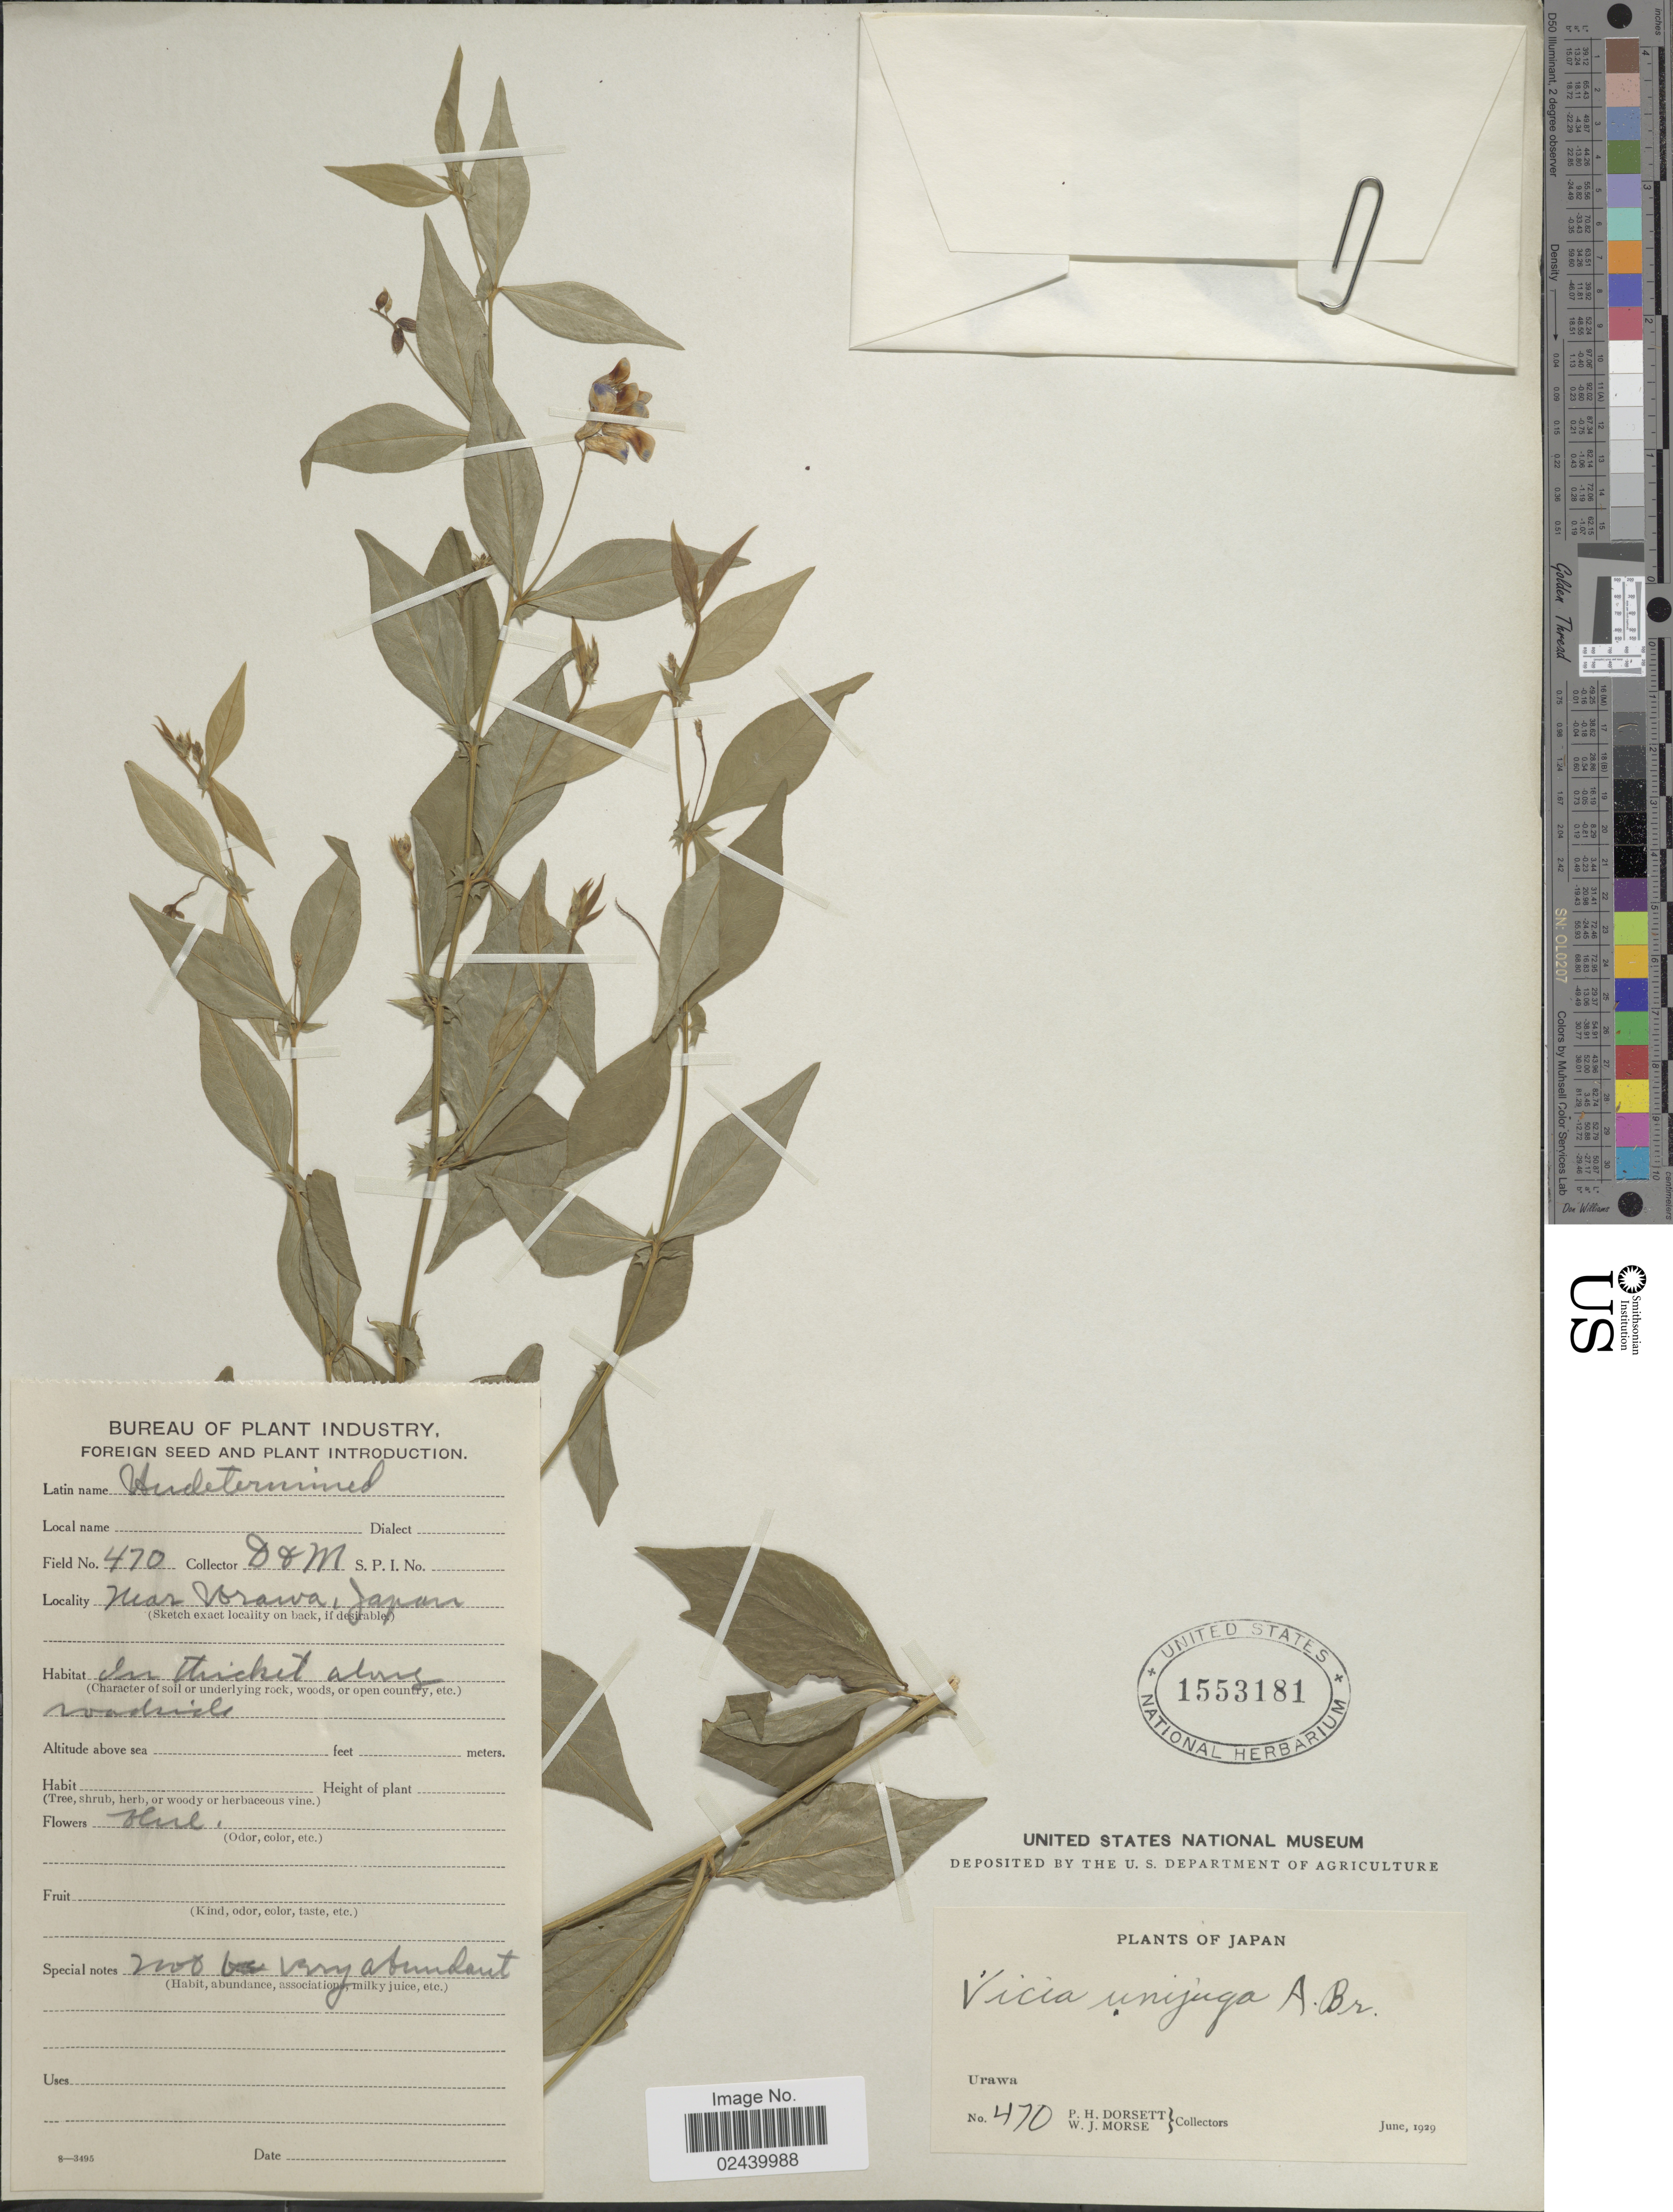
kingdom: Plantae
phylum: Tracheophyta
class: Magnoliopsida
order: Fabales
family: Fabaceae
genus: Vicia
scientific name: Vicia unijuga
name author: A. Braun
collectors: P. H. Dorsett & W. J. Morse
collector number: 470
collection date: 1929-06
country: Japan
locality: Near Urawa, In thicket along roadside, Urawa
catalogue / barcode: US 1553181